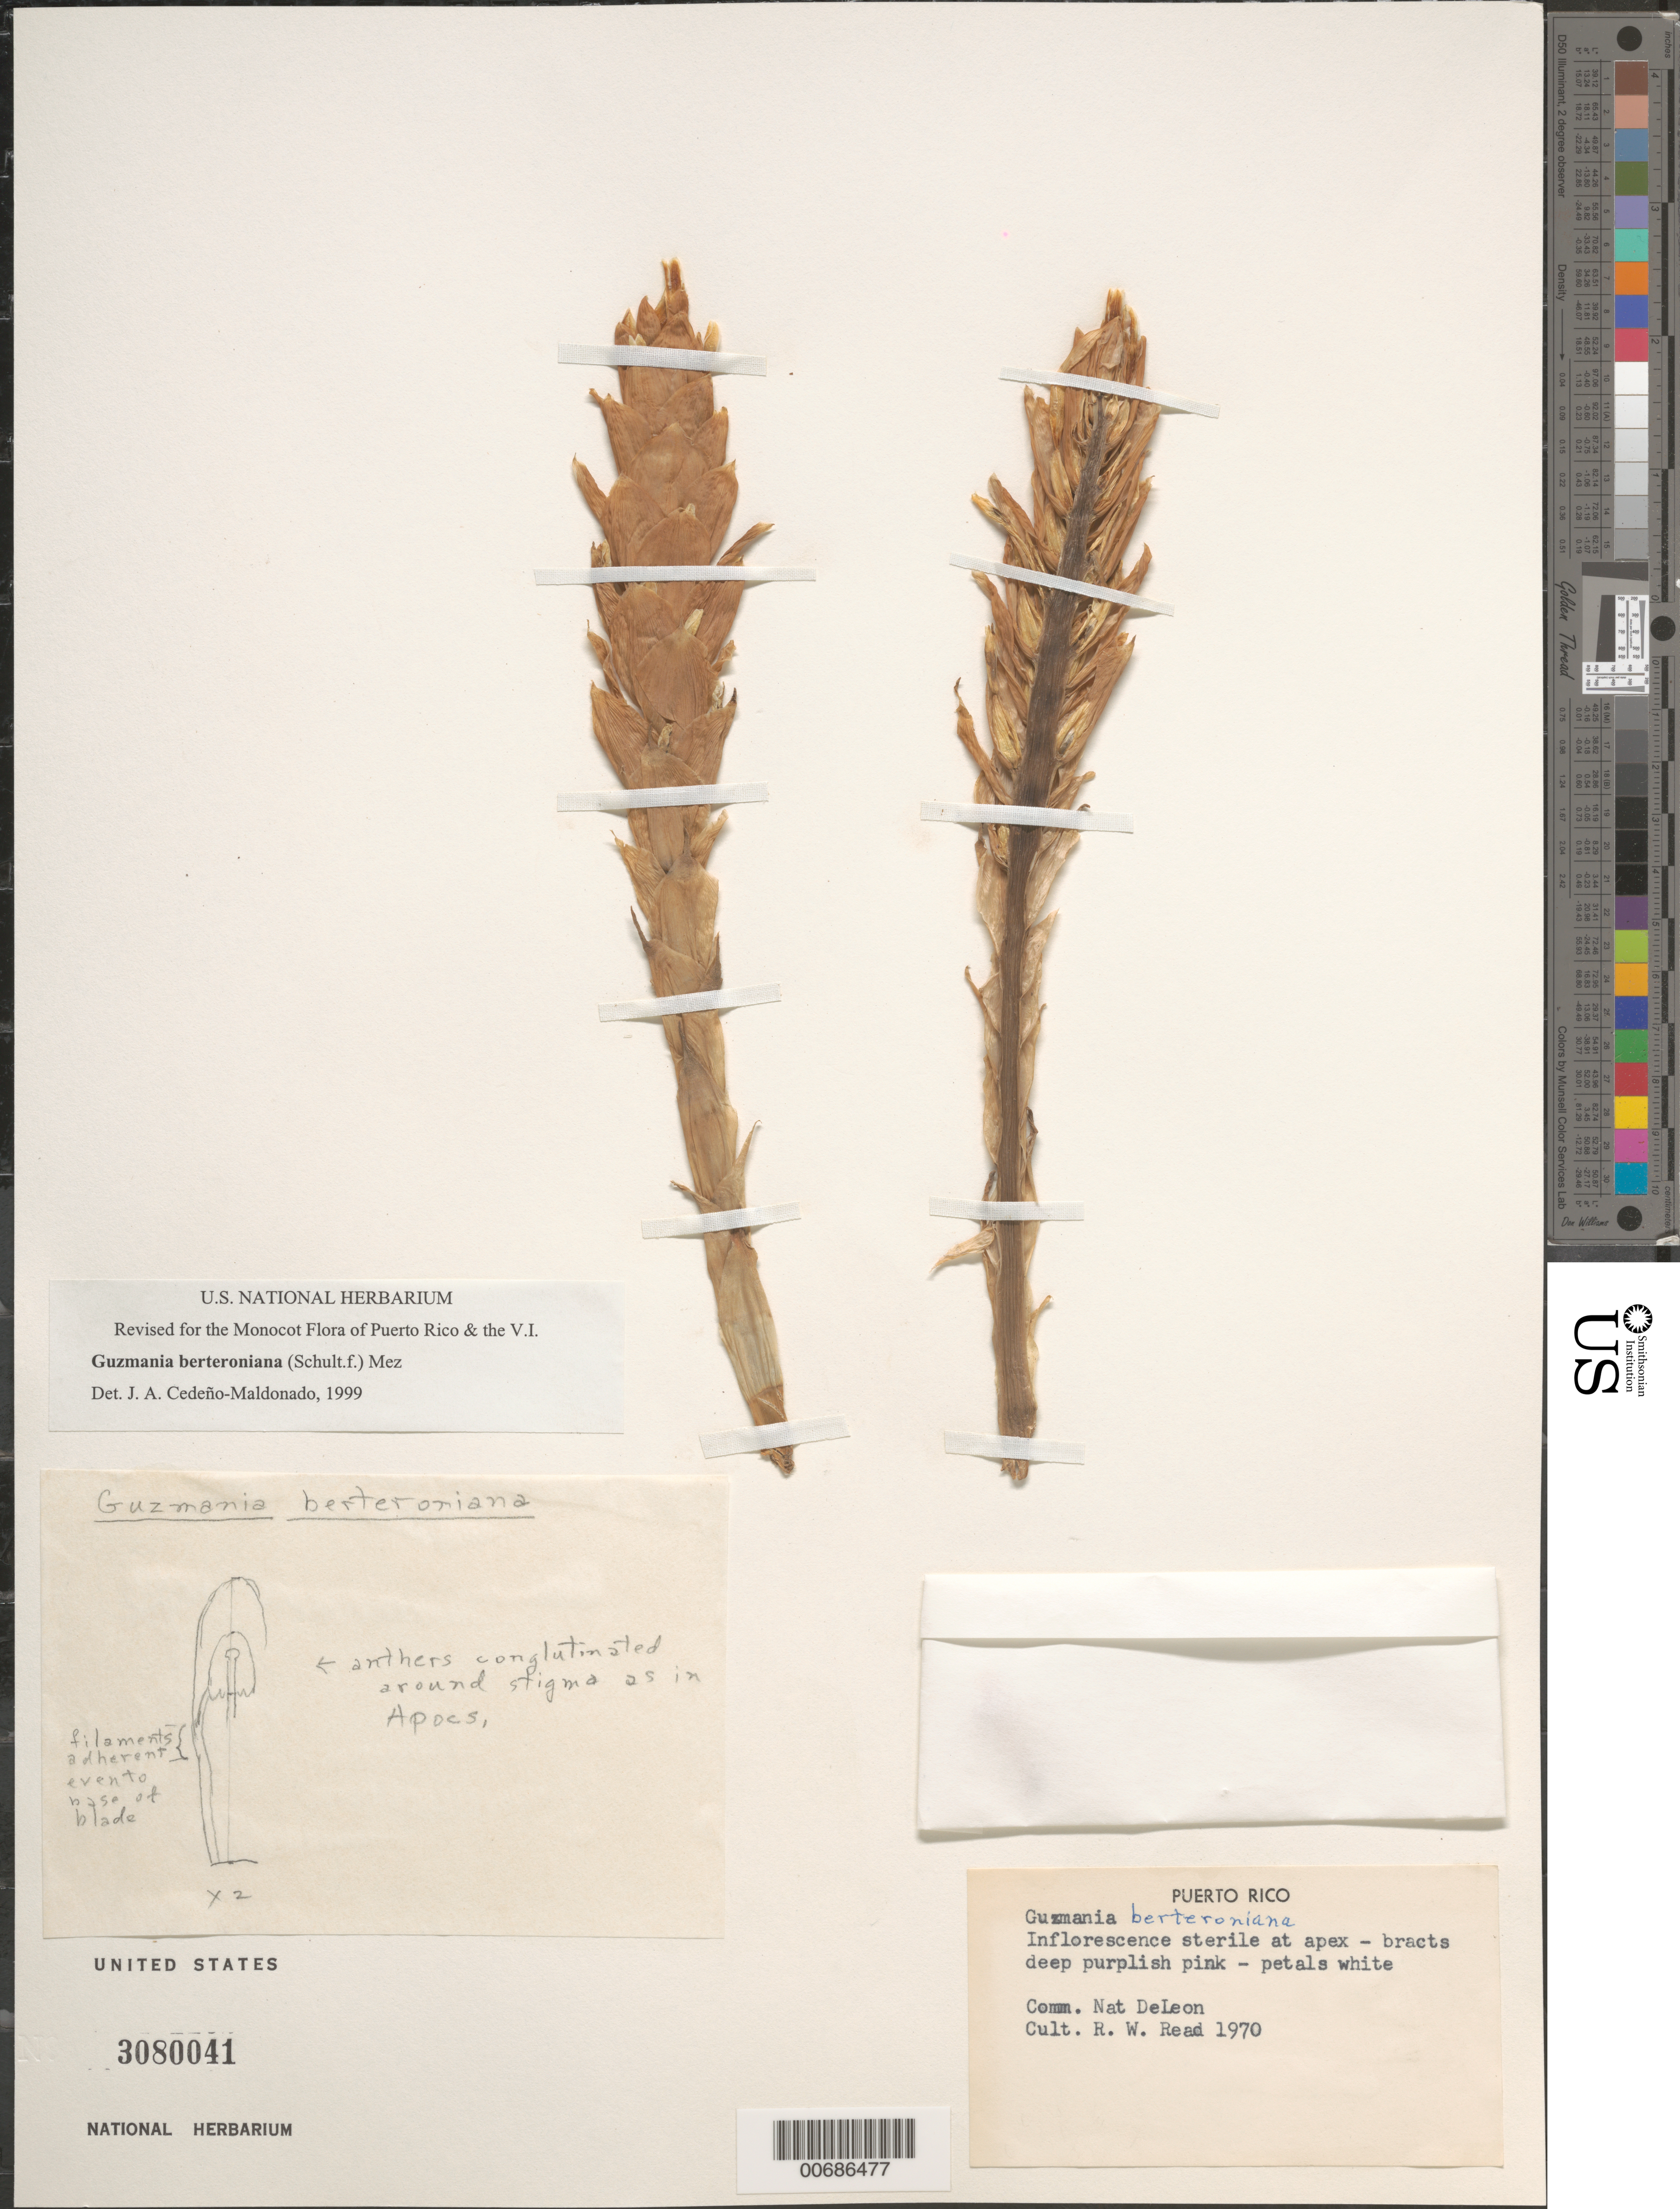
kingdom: Plantae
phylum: Tracheophyta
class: Liliopsida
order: Poales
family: Bromeliaceae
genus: Guzmania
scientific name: Guzmania berteroniana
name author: (Schult. & Schult. f.) Mez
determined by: Cedeño-Maldonado, J. A.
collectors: R. W. Read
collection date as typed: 1970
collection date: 1970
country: Puerto Rico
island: Greater Antilles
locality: Sierra de Naguabo ad Rio Blanco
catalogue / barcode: US 3080041